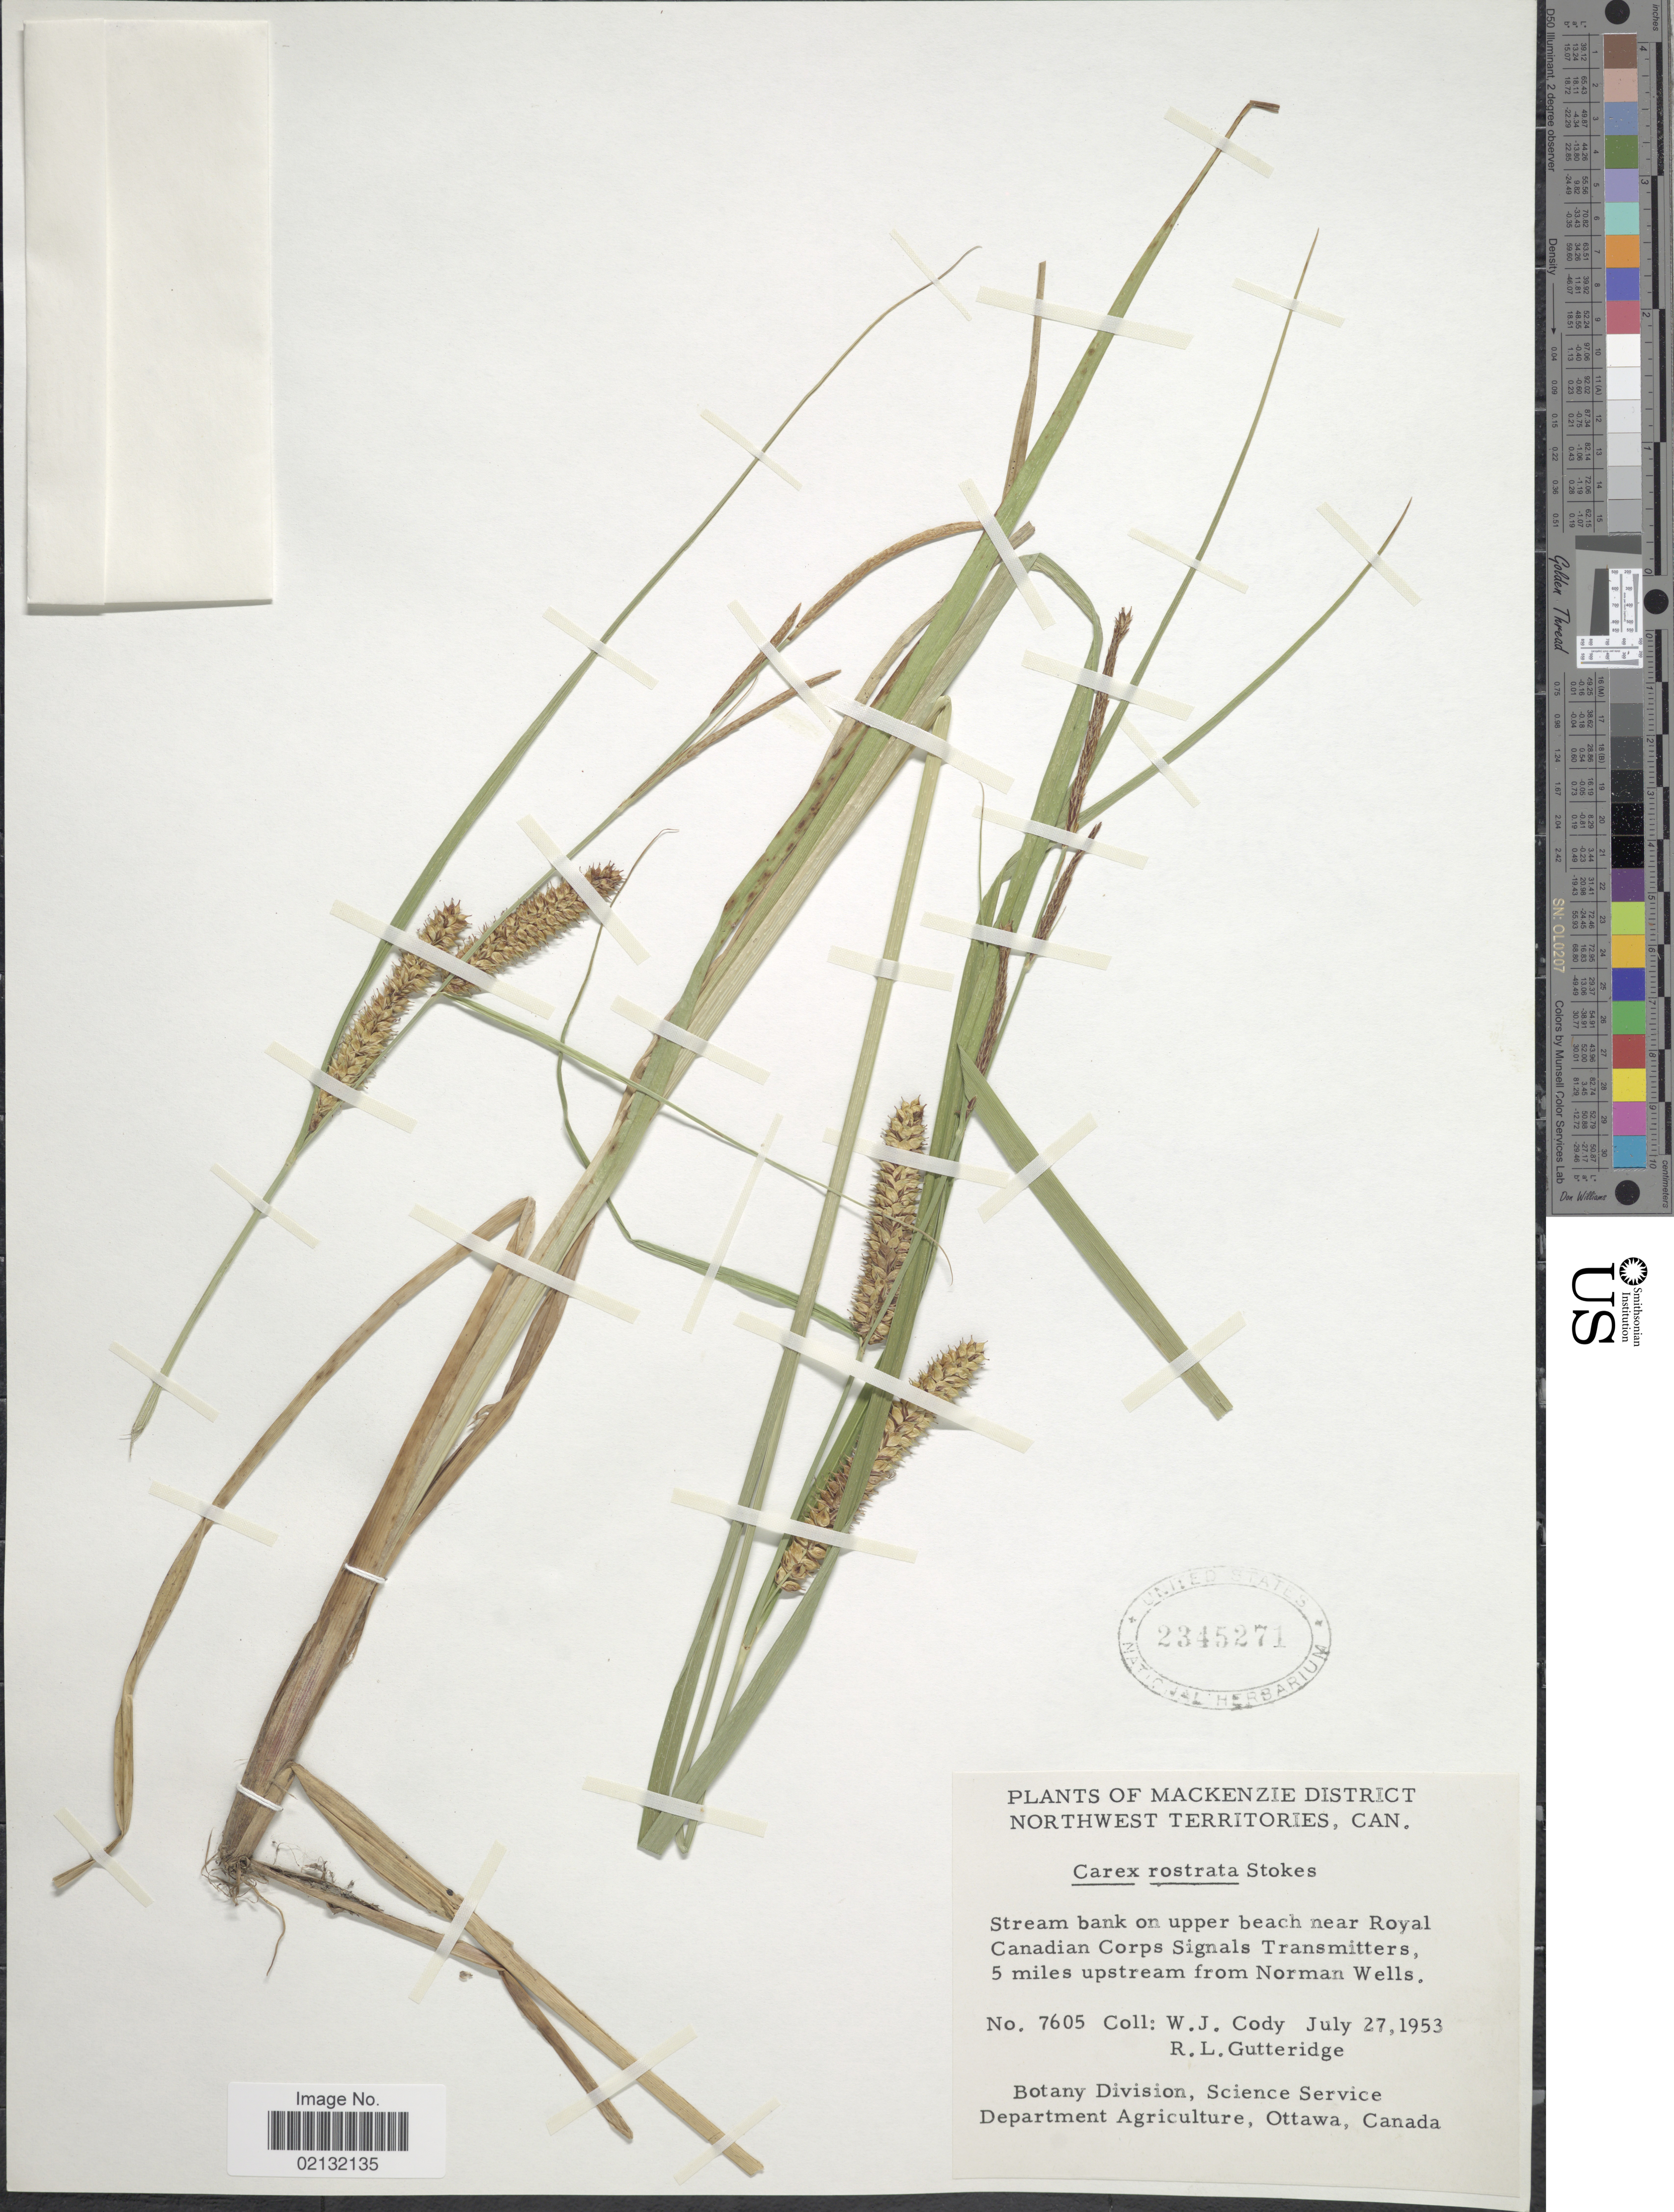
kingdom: Plantae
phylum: Tracheophyta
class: Liliopsida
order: Poales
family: Cyperaceae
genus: Carex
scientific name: Carex rostrata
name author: Stokes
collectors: W. Cody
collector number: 7605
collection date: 1953-07-27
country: Canada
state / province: Northwest Territories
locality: Mackenzie District, Northwest territories, Can. Stream bank upper beach near Royal Canadian Corps Signals Transmitters, 5 miles upstream from Normal Wells.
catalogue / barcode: US 2345271